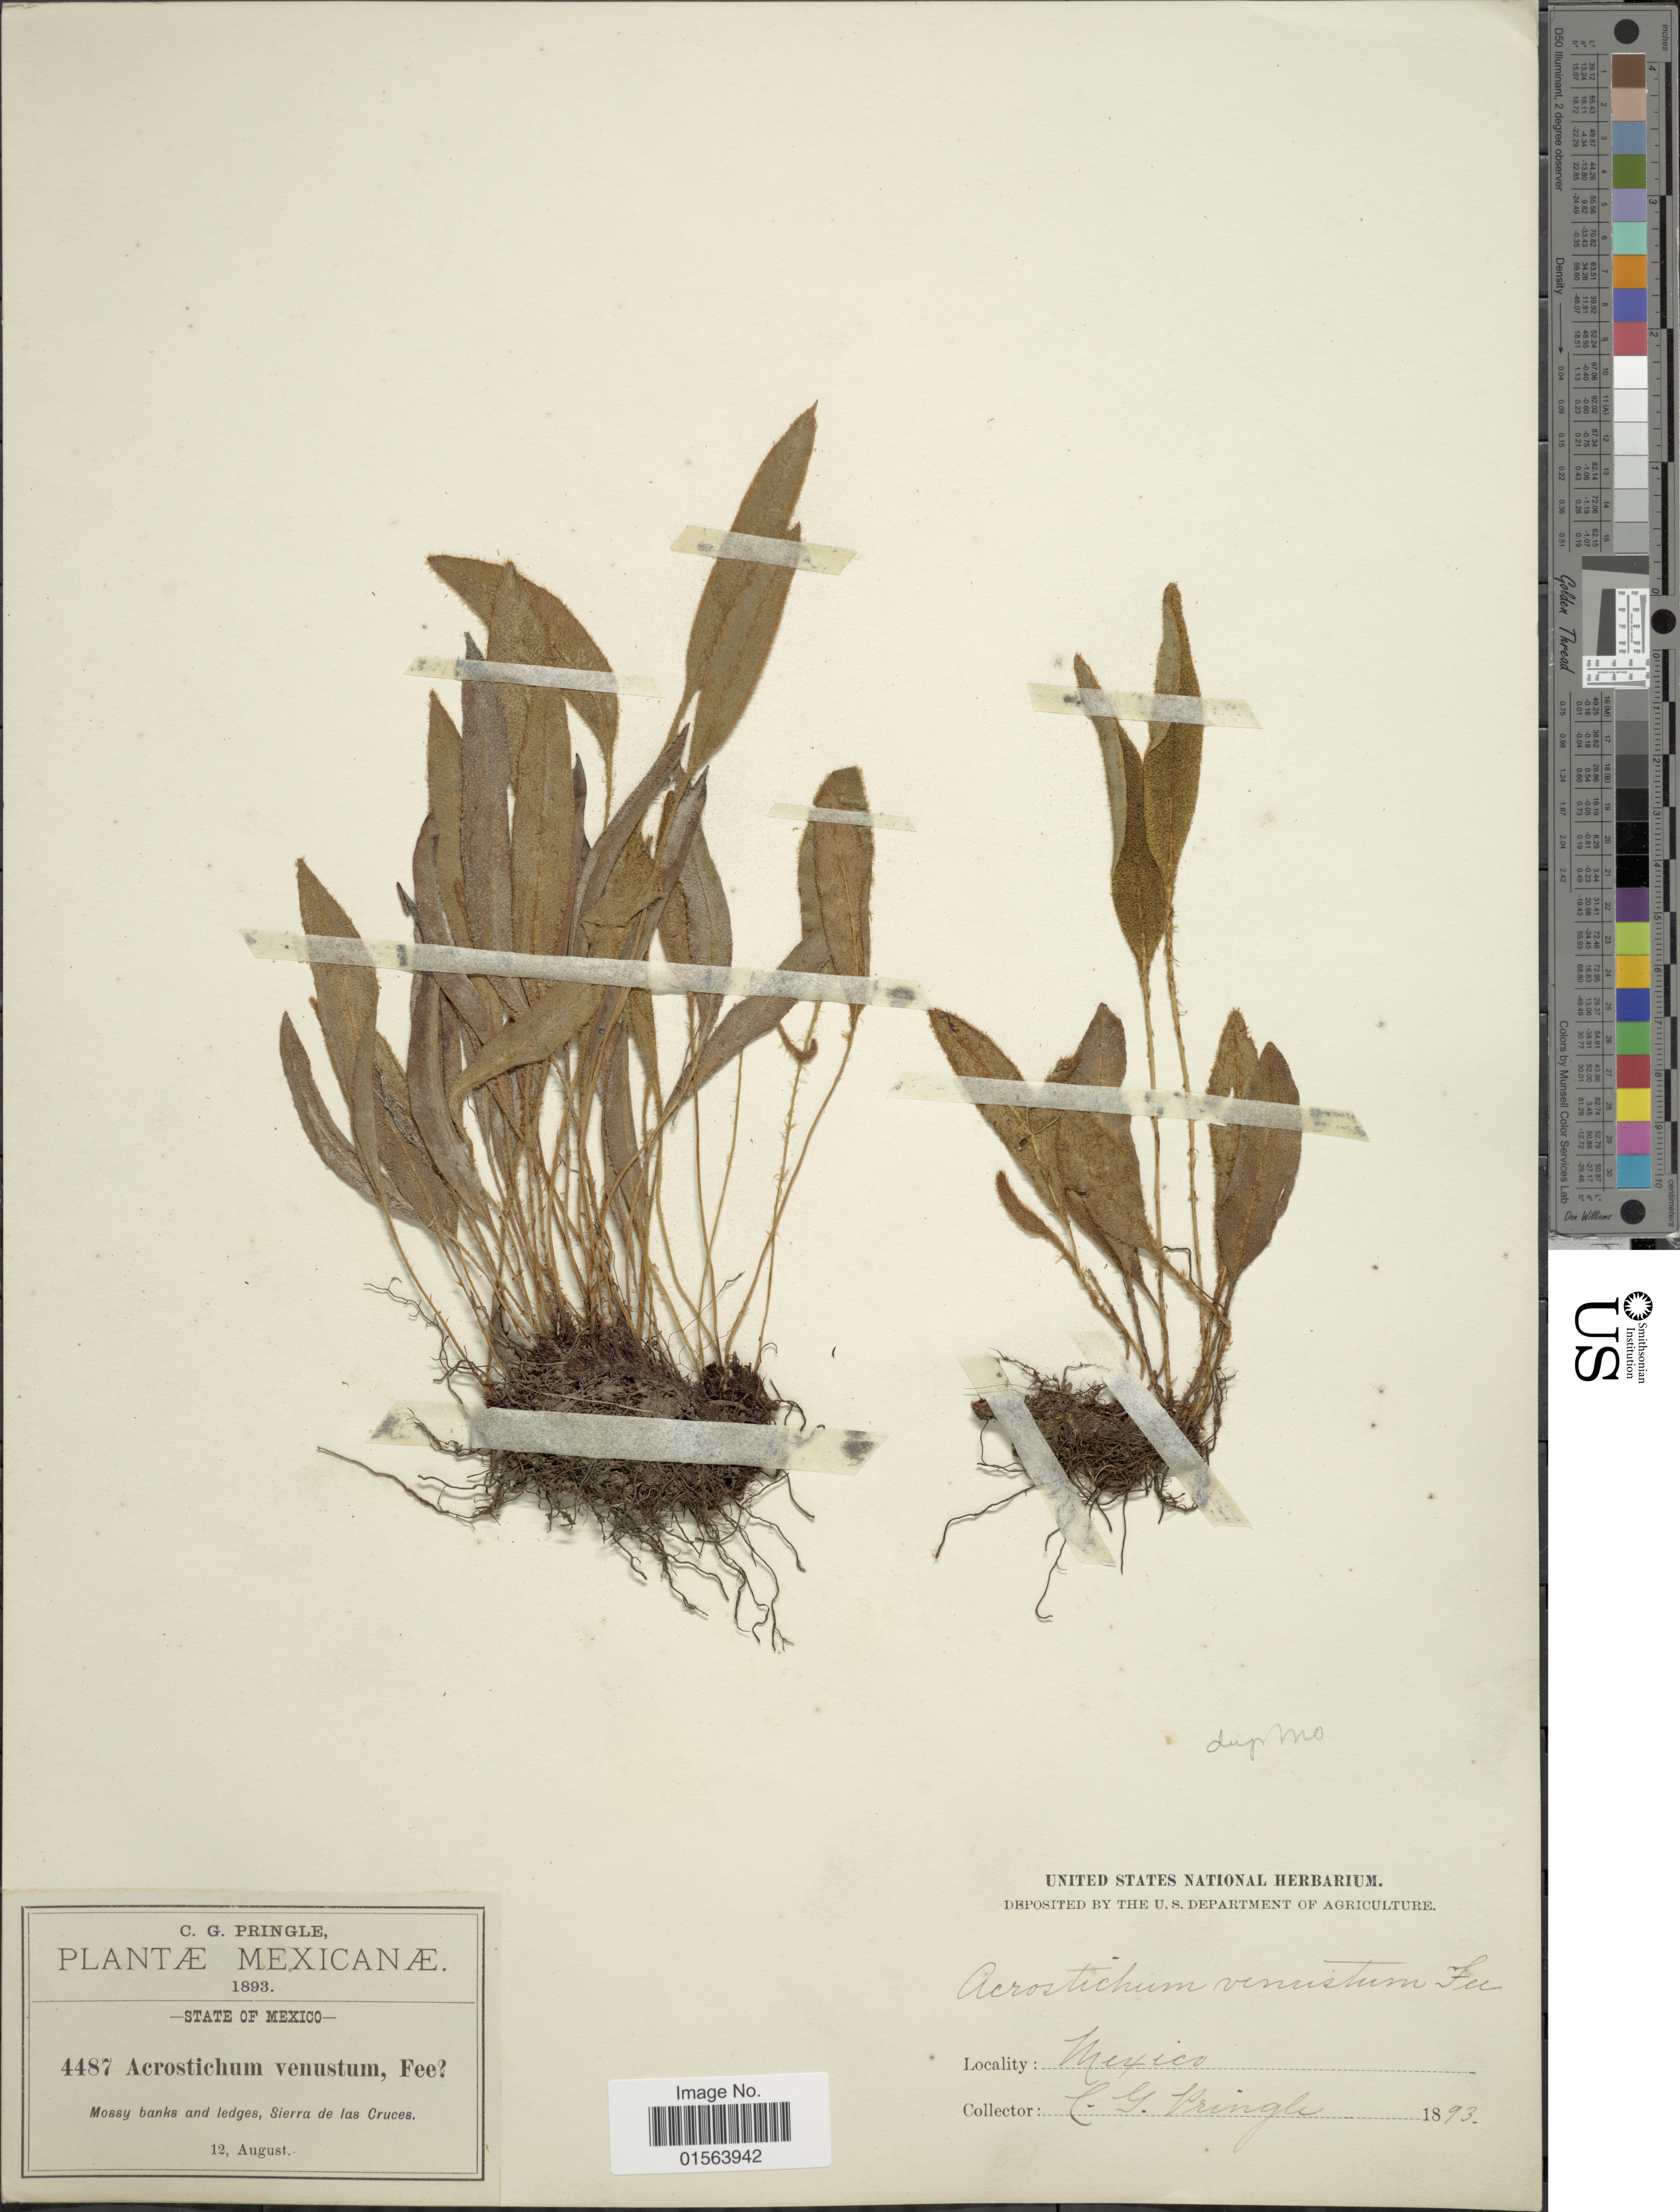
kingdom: Plantae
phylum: Tracheophyta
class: Polypodiopsida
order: Polypodiales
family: Dryopteridaceae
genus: Elaphoglossum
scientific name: Elaphoglossum gratum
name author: (Fée) T. Moore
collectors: C. G. Pringle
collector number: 4487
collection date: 1893-08-12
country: Mexico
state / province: México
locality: Mexicanae, State of Mexico, Sierra de las Cruces